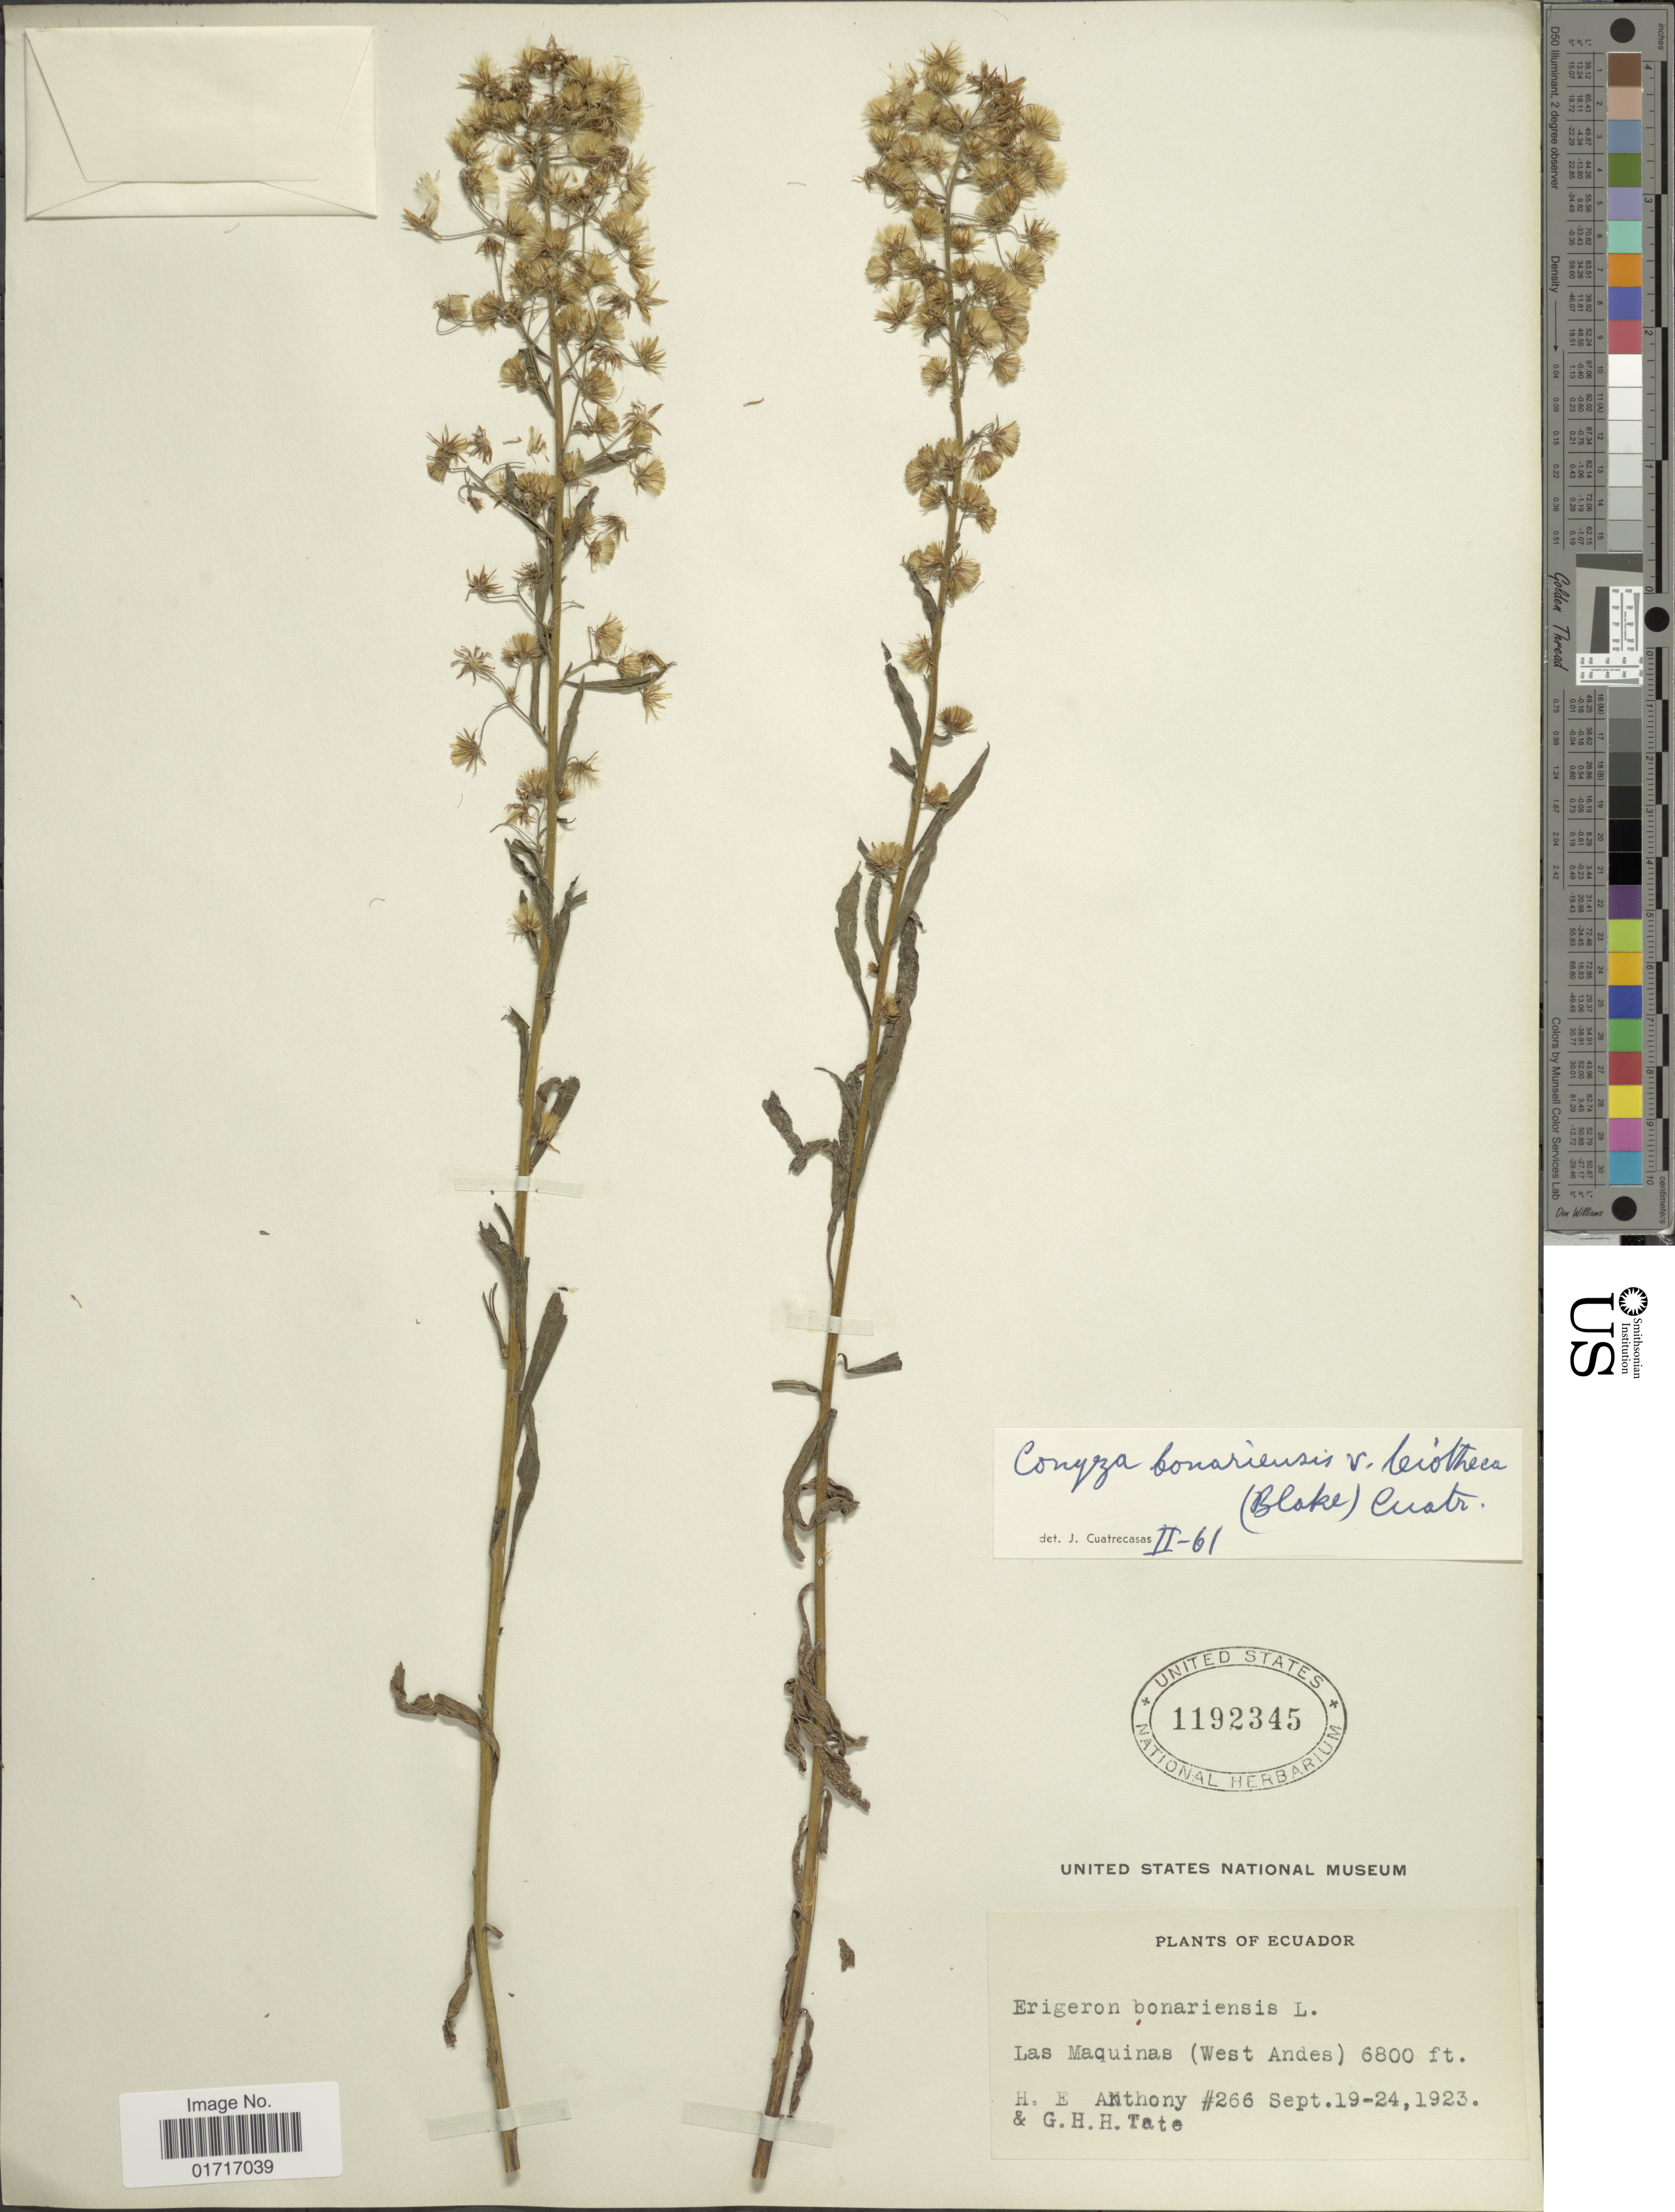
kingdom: Plantae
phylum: Tracheophyta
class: Magnoliopsida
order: Asterales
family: Asteraceae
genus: Conyza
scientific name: Conyza bonariensis var. leiotheca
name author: (S.F. Blake) Cuatrec.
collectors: H. E. Anthony & G. H. H.Tate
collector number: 266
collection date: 1923-09-19/1923-09-24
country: Ecuador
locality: Las Maquinas (West Andes).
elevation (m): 2073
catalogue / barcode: US 1192345